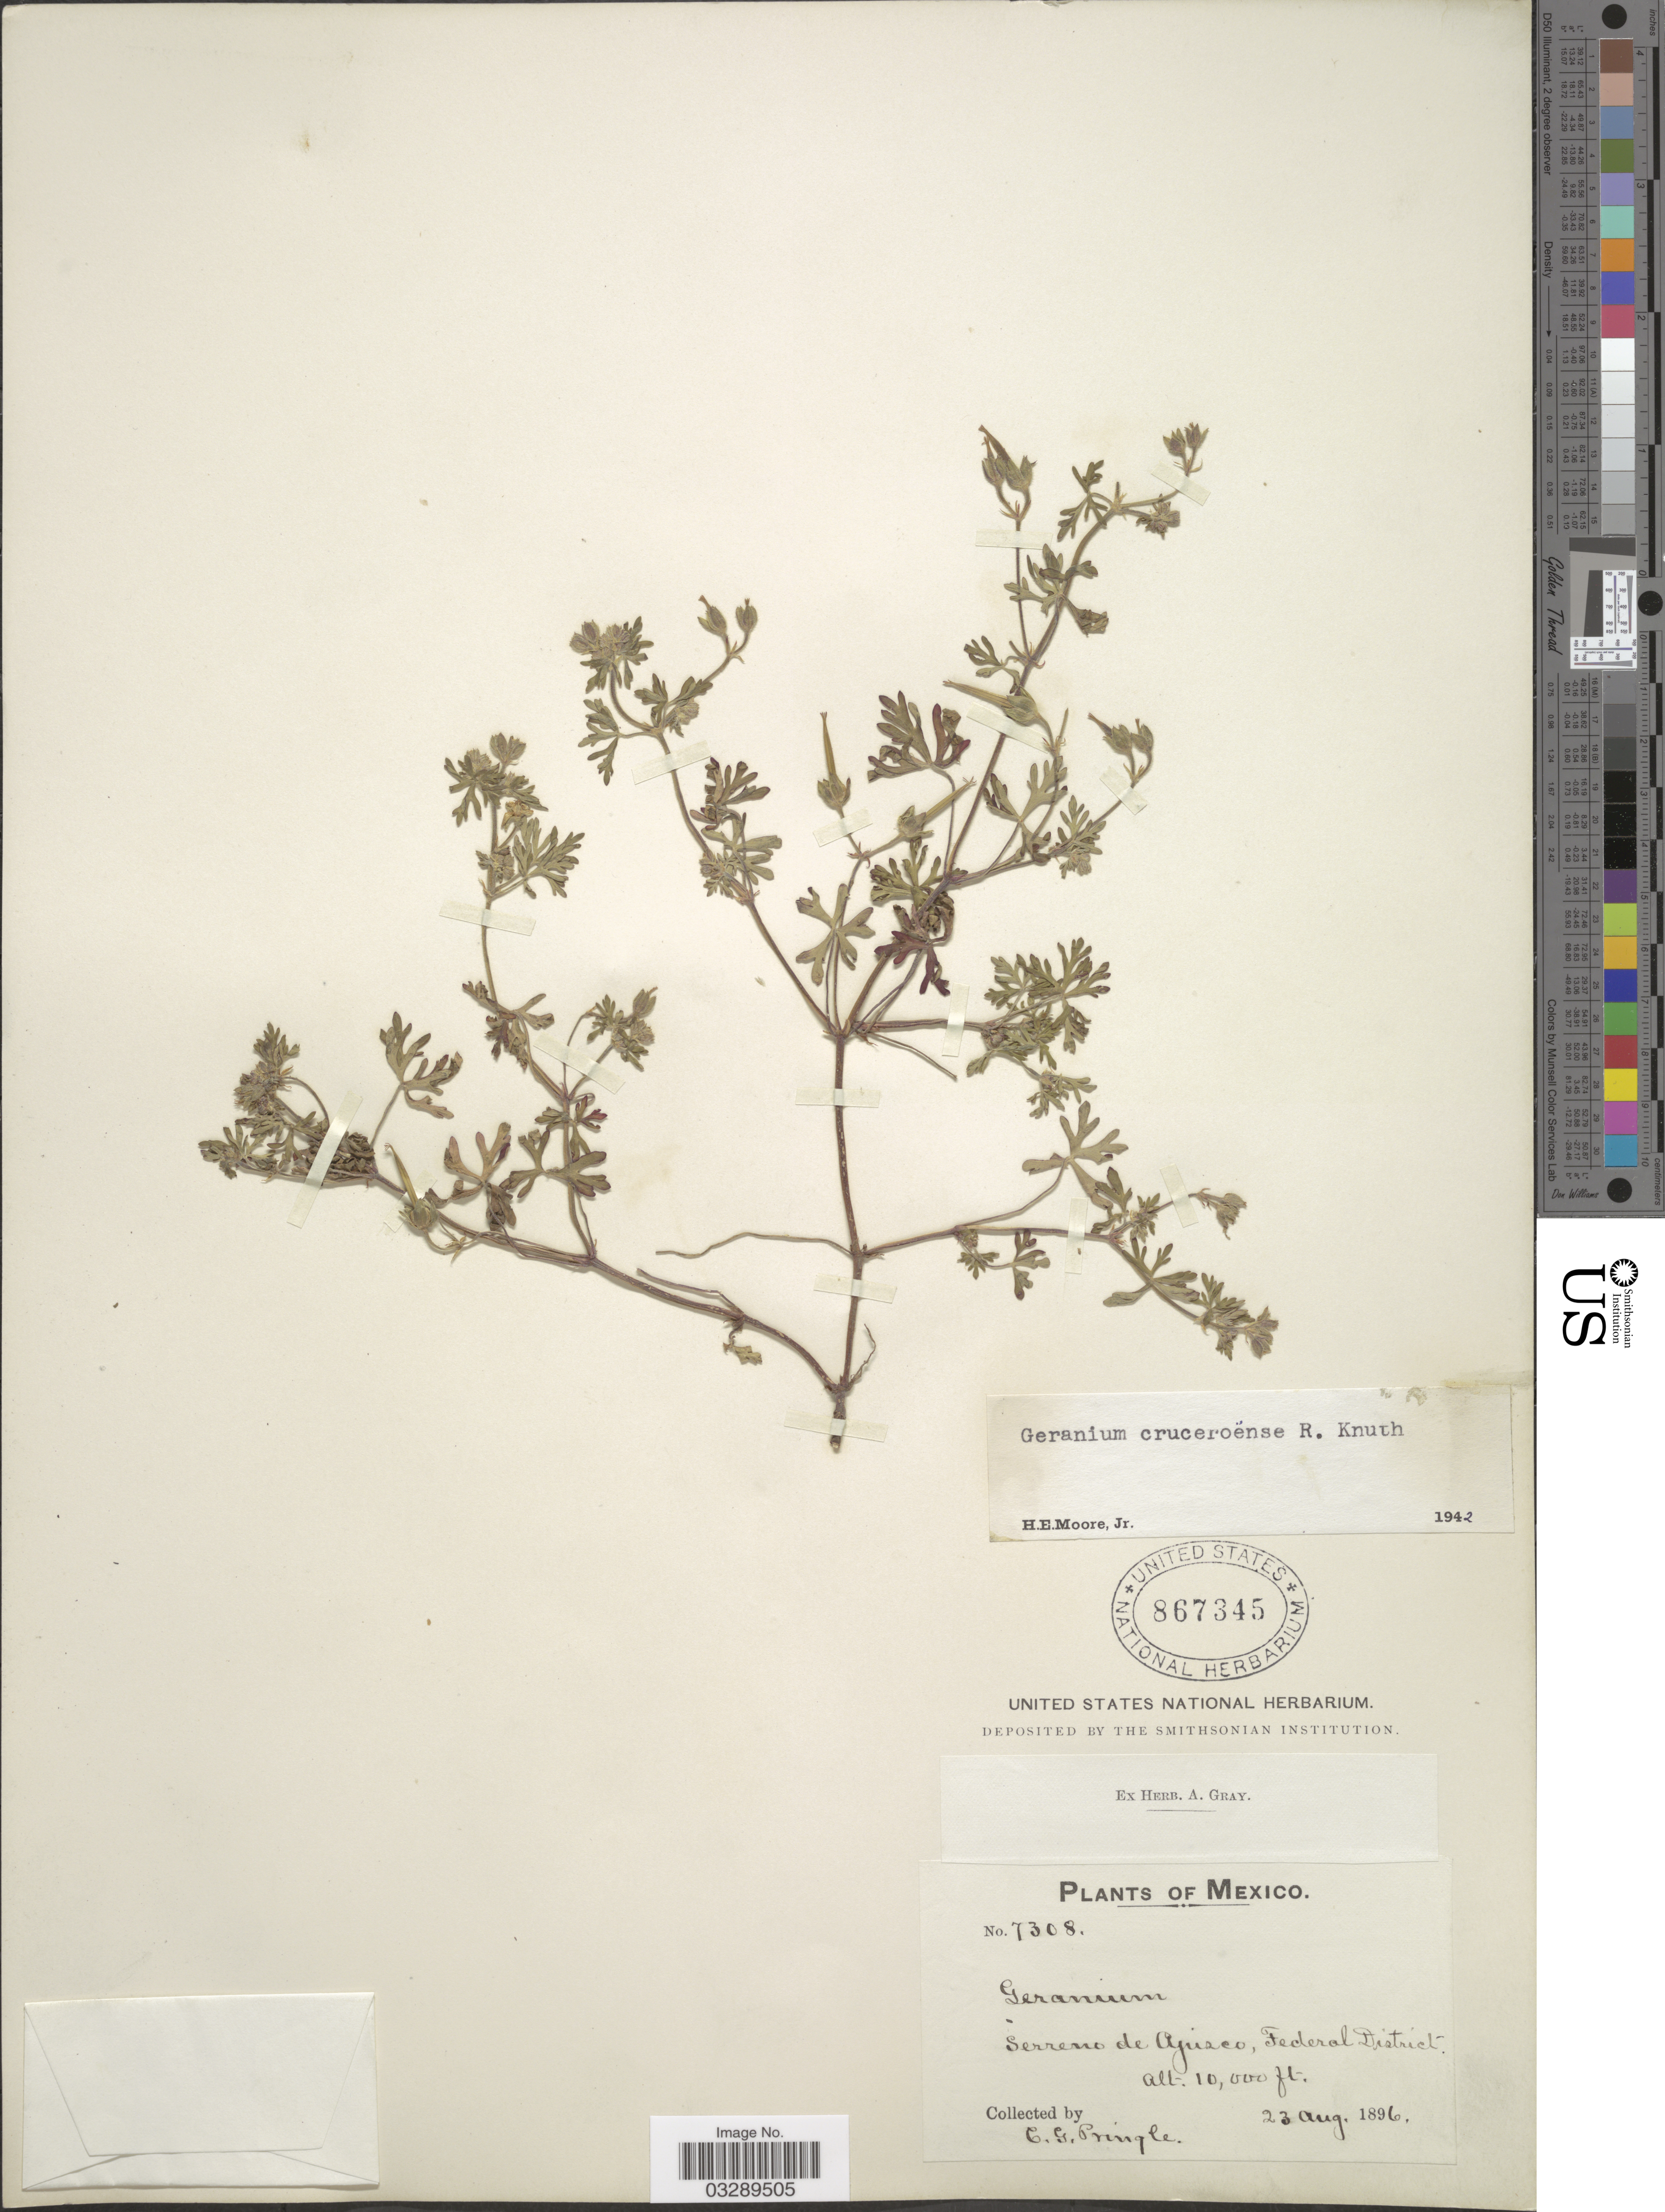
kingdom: Plantae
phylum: Tracheophyta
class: Magnoliopsida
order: Geraniales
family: Geraniaceae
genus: Geranium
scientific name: Geranium cruceroense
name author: R. Knuth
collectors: C. G. Pringle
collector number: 7308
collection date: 1896-08-23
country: Mexico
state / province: Distrito Federal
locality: Serreno de Ajuzco, Federal District.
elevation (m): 3048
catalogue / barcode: US 867345